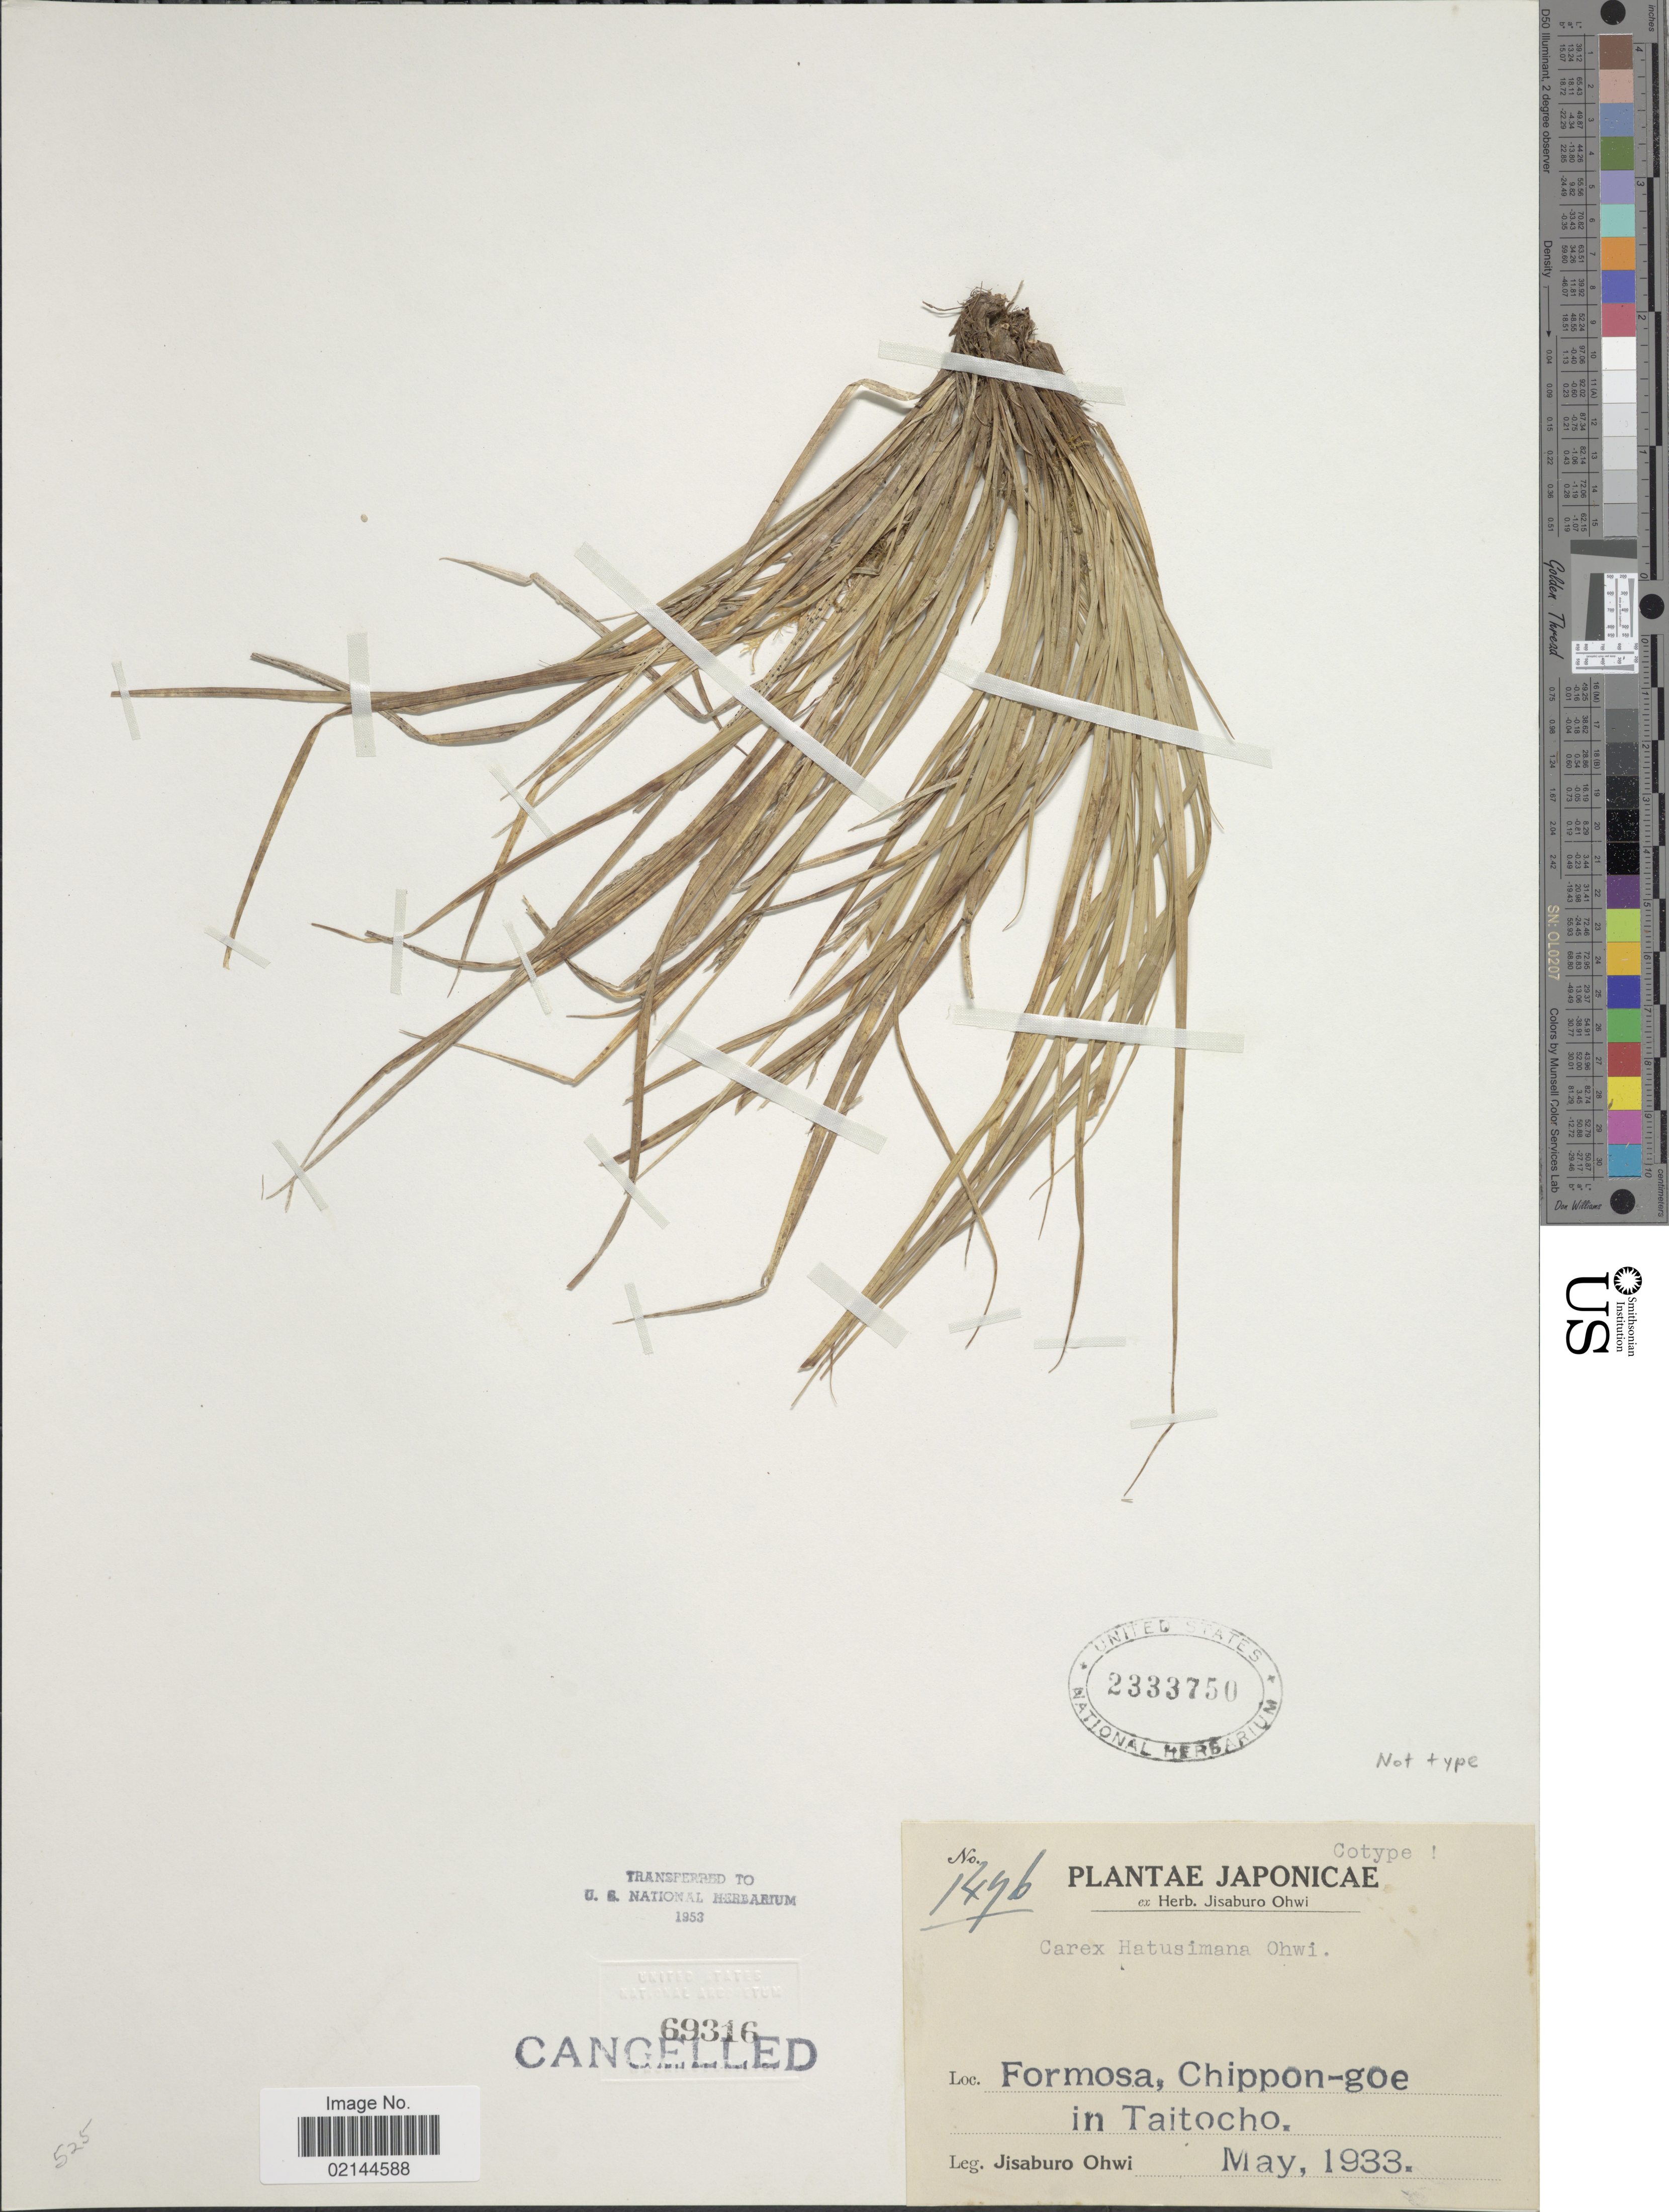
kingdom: Plantae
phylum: Tracheophyta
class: Liliopsida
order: Poales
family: Cyperaceae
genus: Carex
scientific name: Carex rhynchachenium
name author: C.B. Clarke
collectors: J. Ohwi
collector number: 1496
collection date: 1933-05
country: Taiwan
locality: Japonicae. Formosa, Chippon-goe in Taitocho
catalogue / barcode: US 2333750